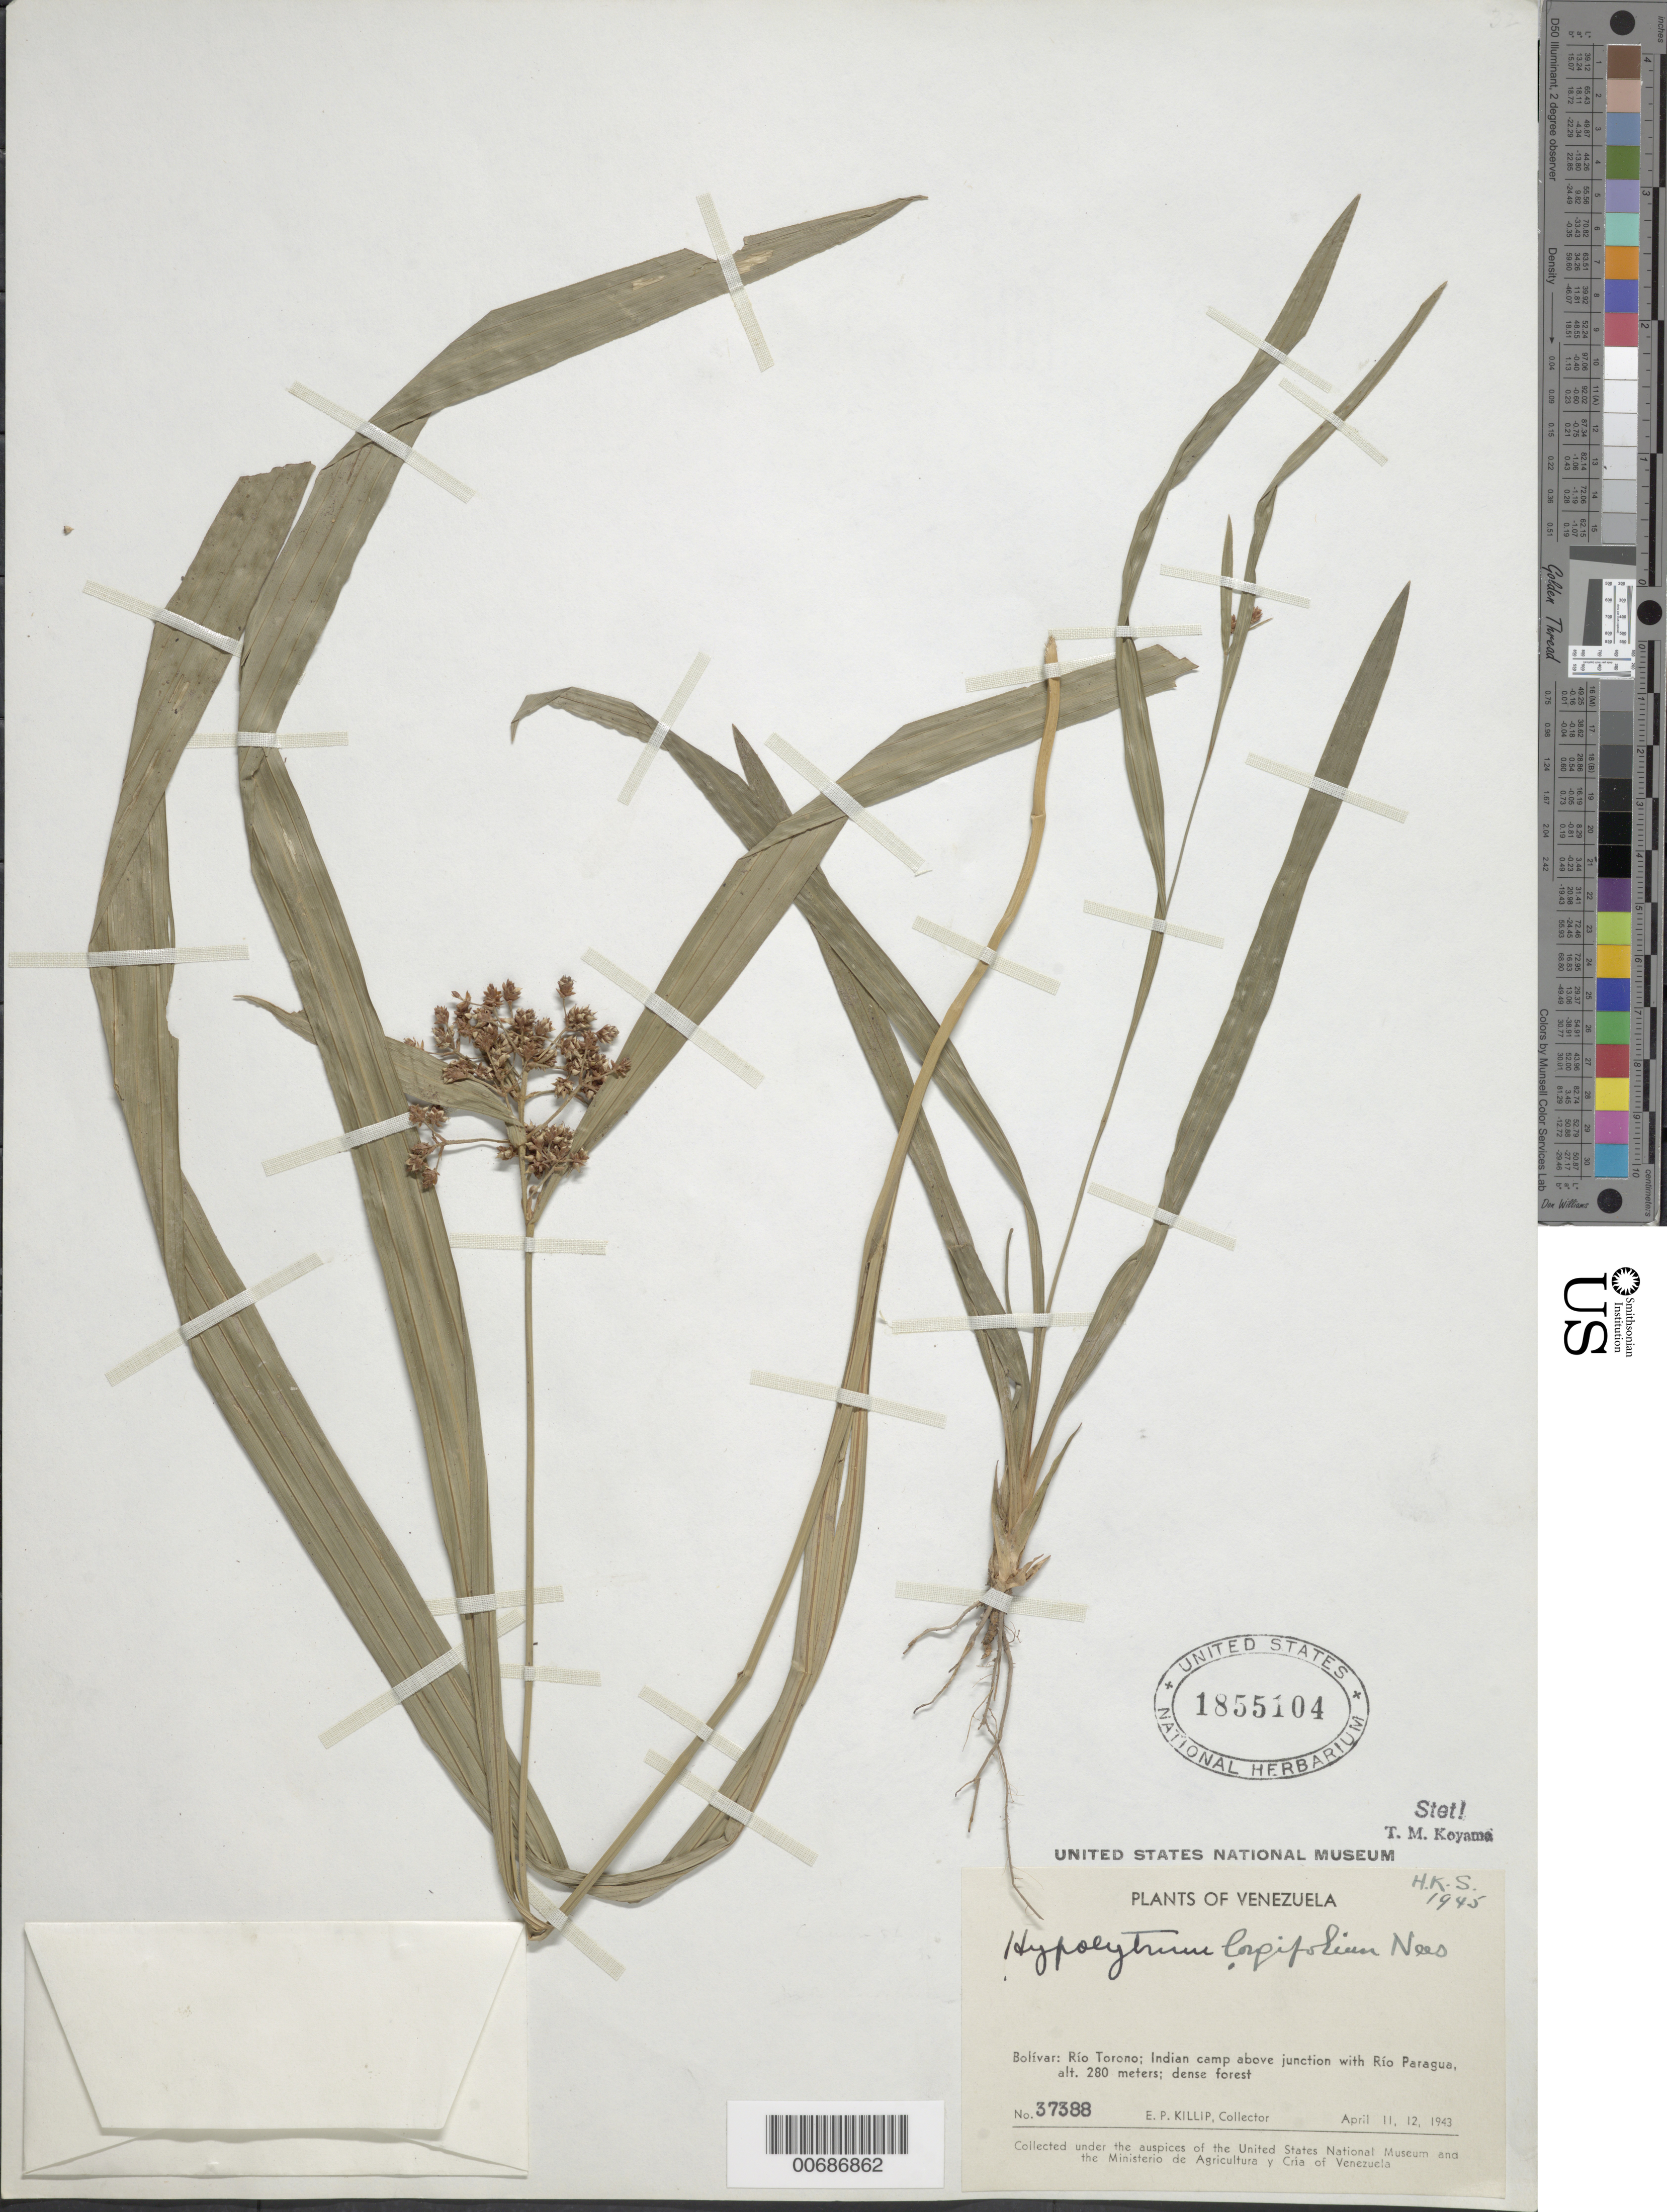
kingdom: Plantae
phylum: Tracheophyta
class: Liliopsida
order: Poales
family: Cyperaceae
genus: Hypolytrum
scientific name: Hypolytrum longifolium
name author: (Rich.) Nees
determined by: Koyama, Tetsuo M.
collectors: E. P. Killip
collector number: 37388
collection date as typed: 11-Apr-43 to 12-Apr-43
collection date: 1943-04-11/1943-04-12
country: Venezuela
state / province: Bolívar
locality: Río Torono, Indian camp above junction with Río Paragua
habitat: Dense forest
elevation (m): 280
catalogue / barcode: US 1855104